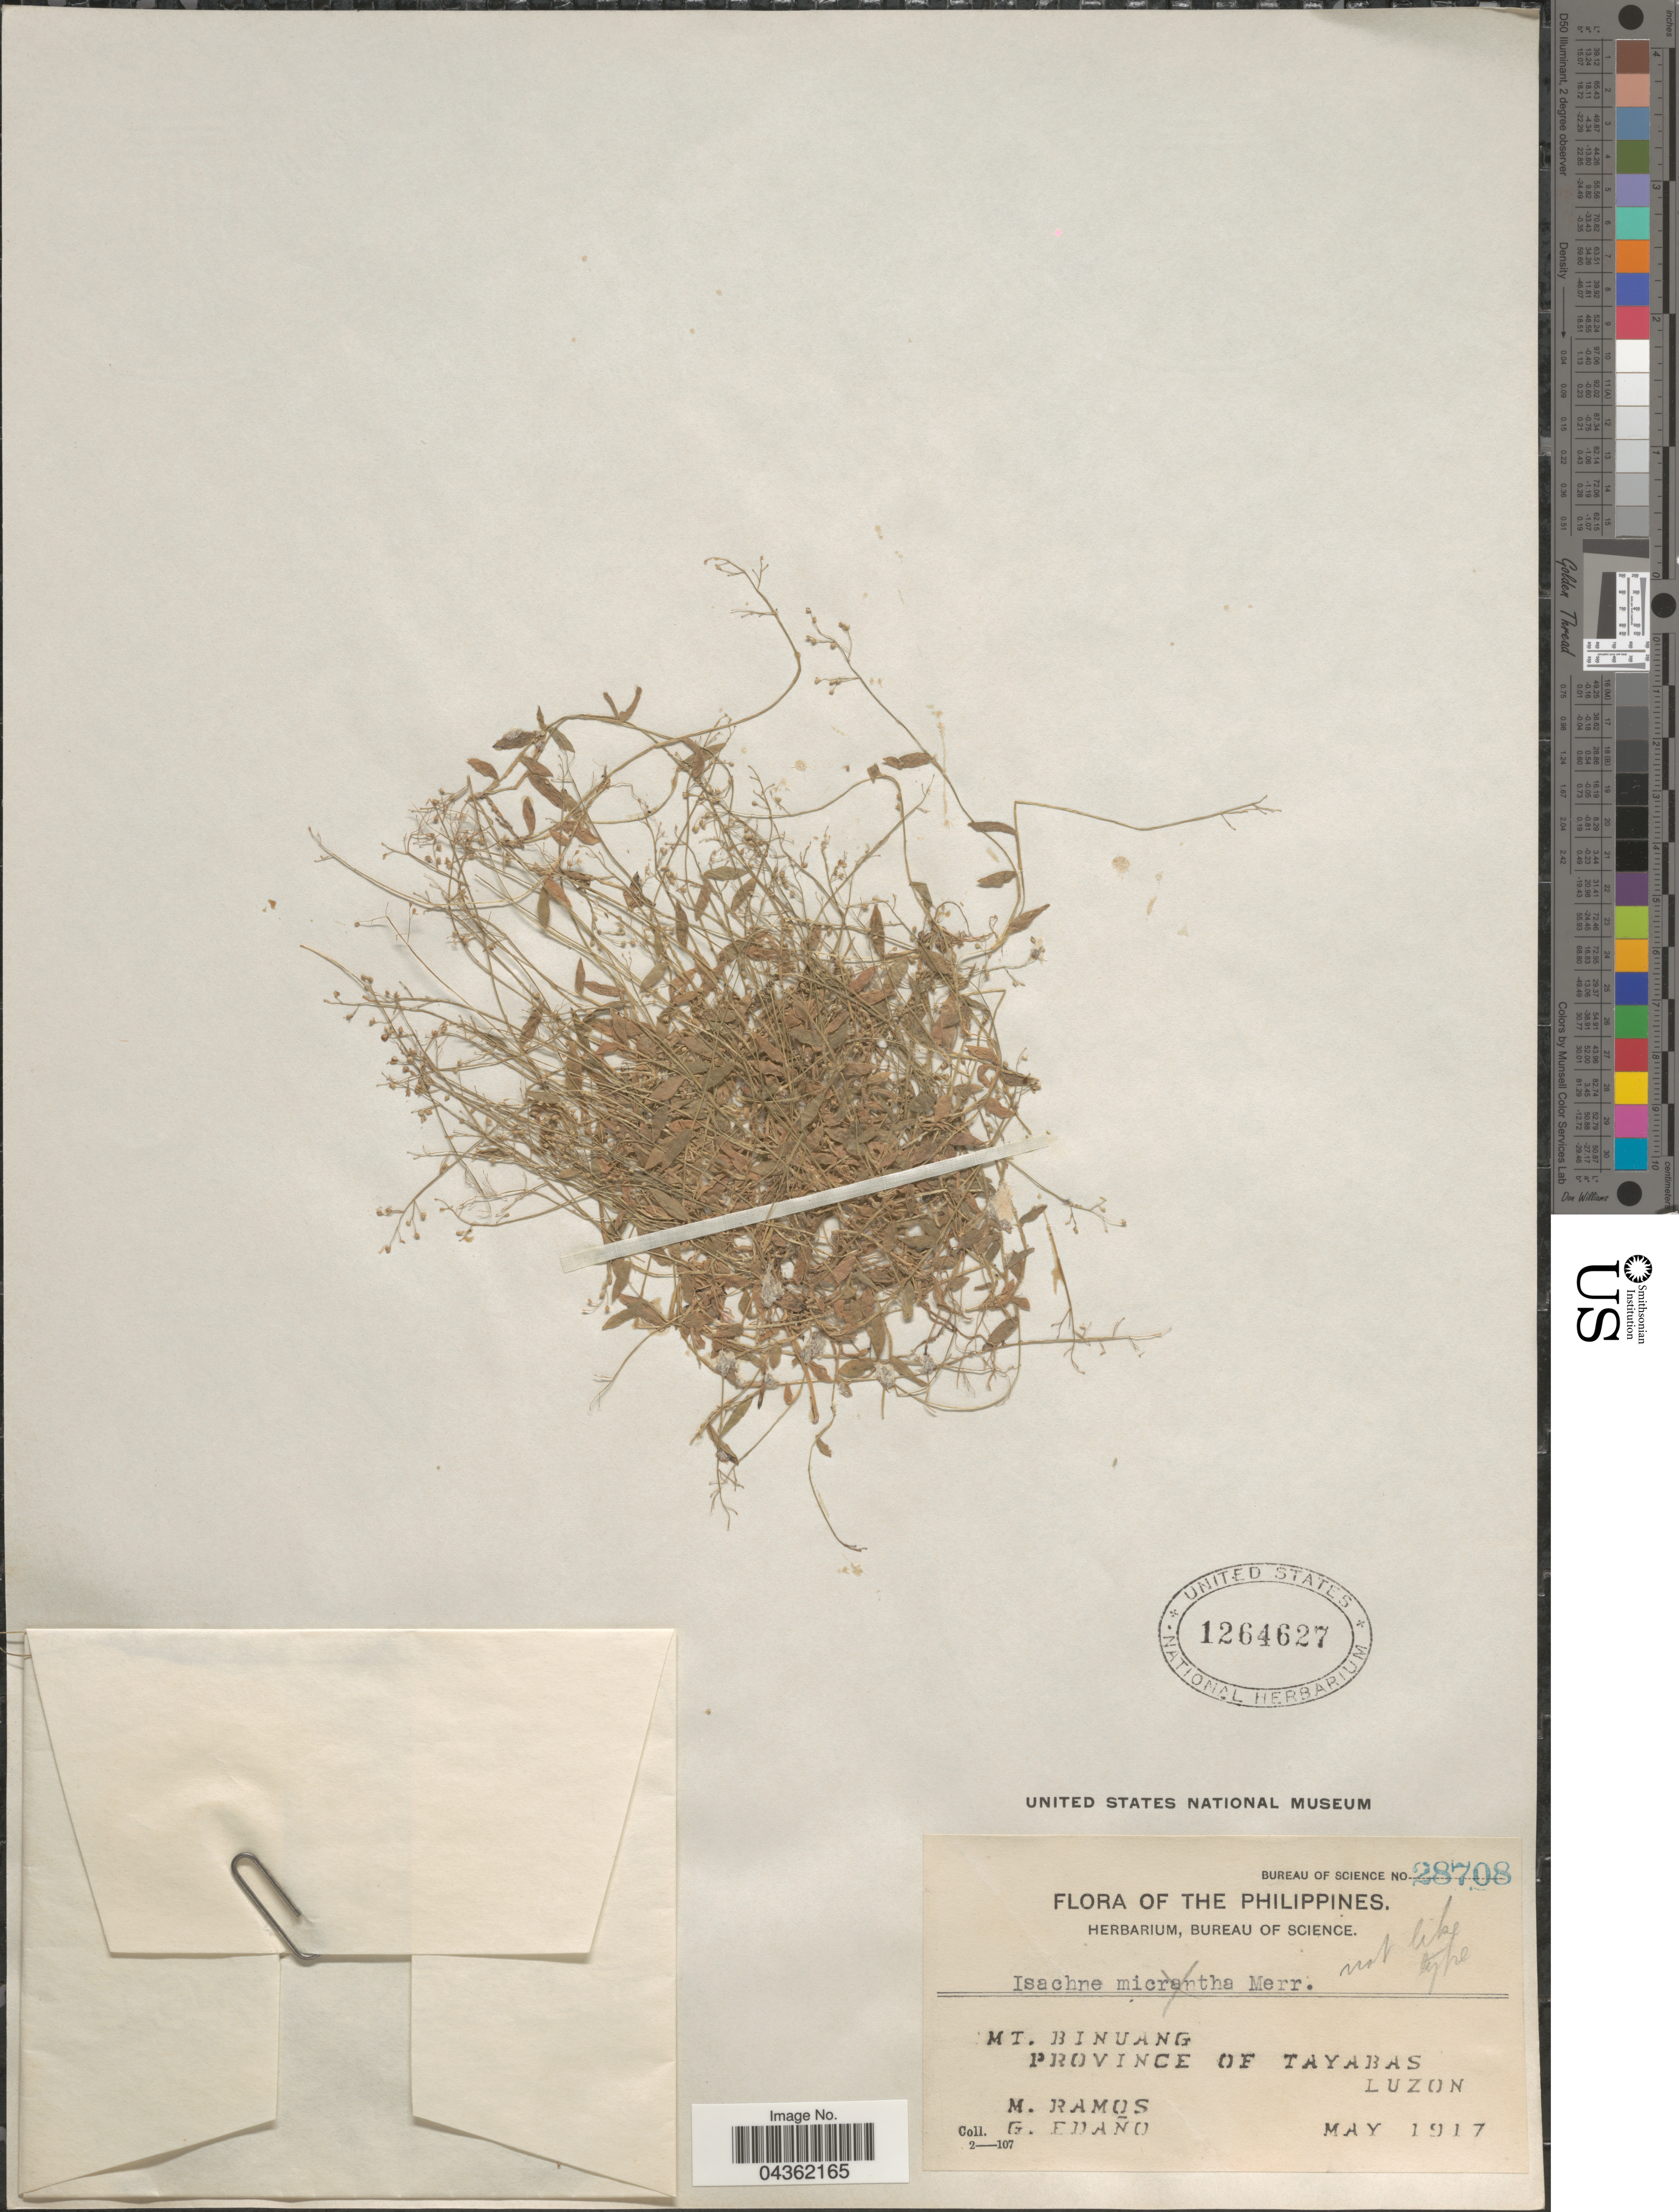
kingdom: Plantae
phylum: Tracheophyta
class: Liliopsida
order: Poales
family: Poaceae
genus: Isachne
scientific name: Isachne myosotis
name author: Nees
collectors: M. Ramos & G. Edaño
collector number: Bureau of Science 28708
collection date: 1917-05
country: Philippines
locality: Mt. Binuang. Province of Tayabas. Luzon.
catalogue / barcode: US 1264627